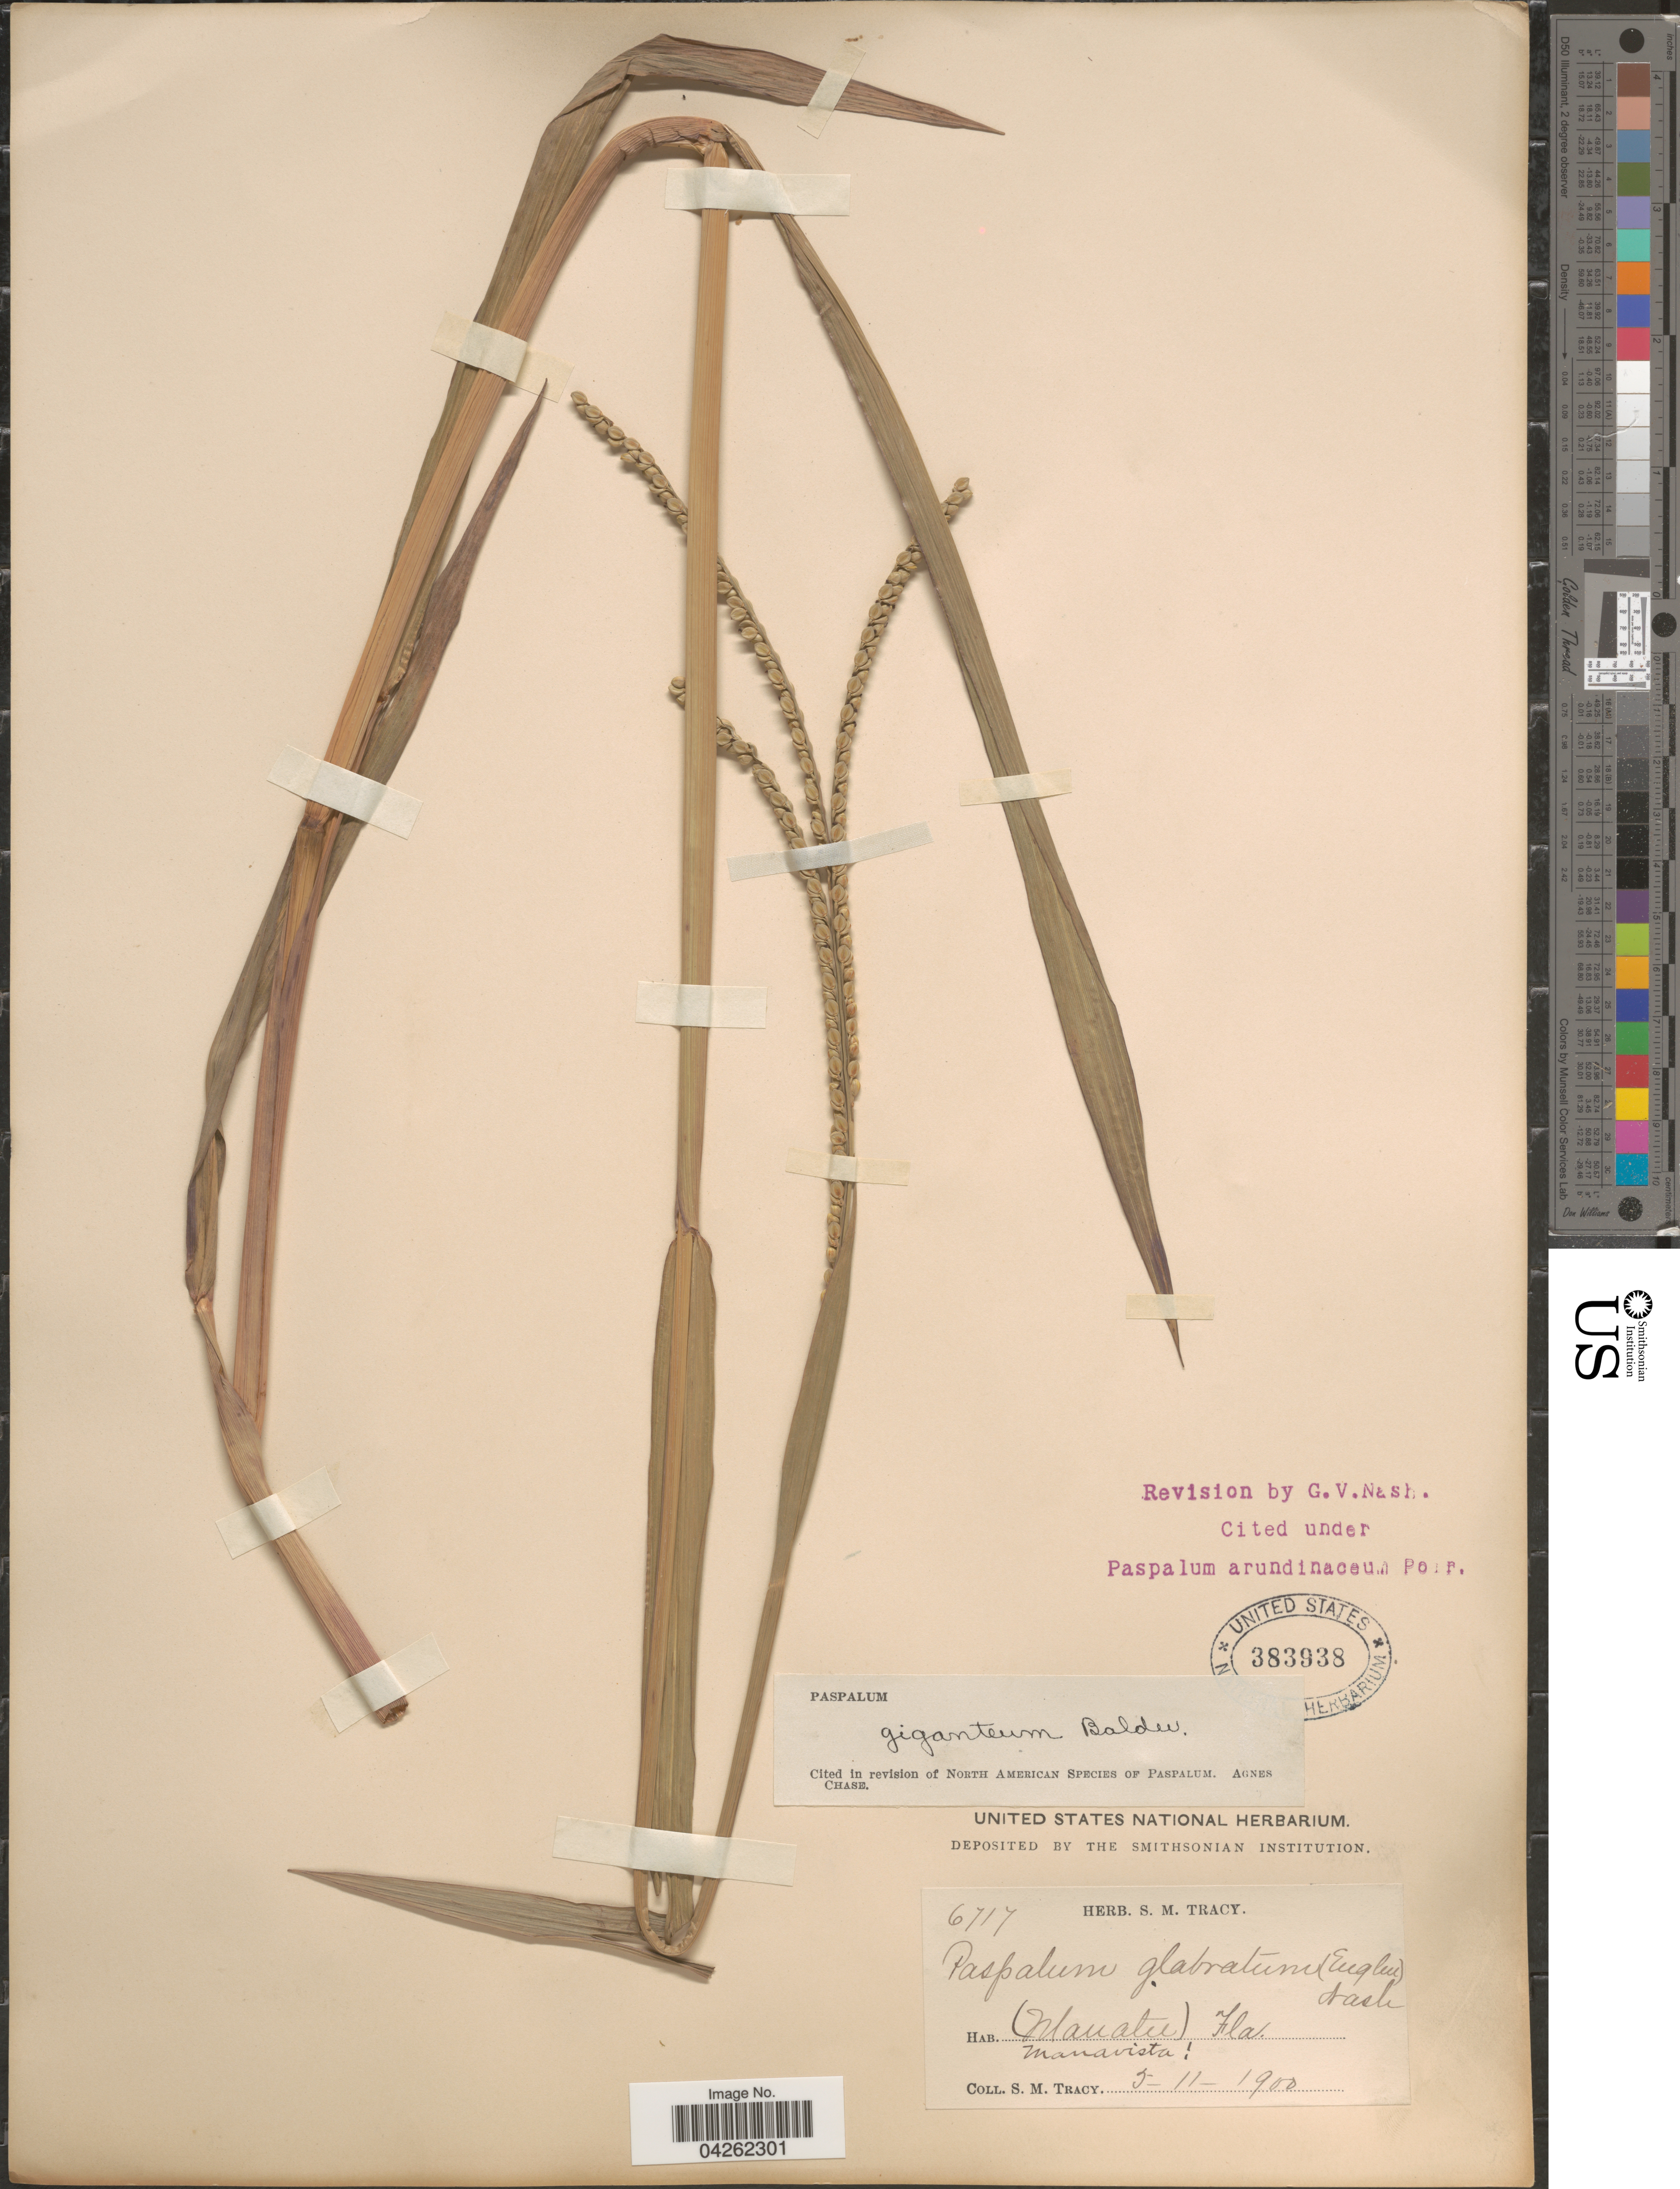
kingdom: Plantae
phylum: Tracheophyta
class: Liliopsida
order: Poales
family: Poaceae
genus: Paspalum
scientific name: Paspalum giganteum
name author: Baldwin ex Vasey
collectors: S. M. Tracy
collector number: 6717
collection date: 1900-05-11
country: United States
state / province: Florida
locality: (Manatee). Manavista.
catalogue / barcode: US 383938